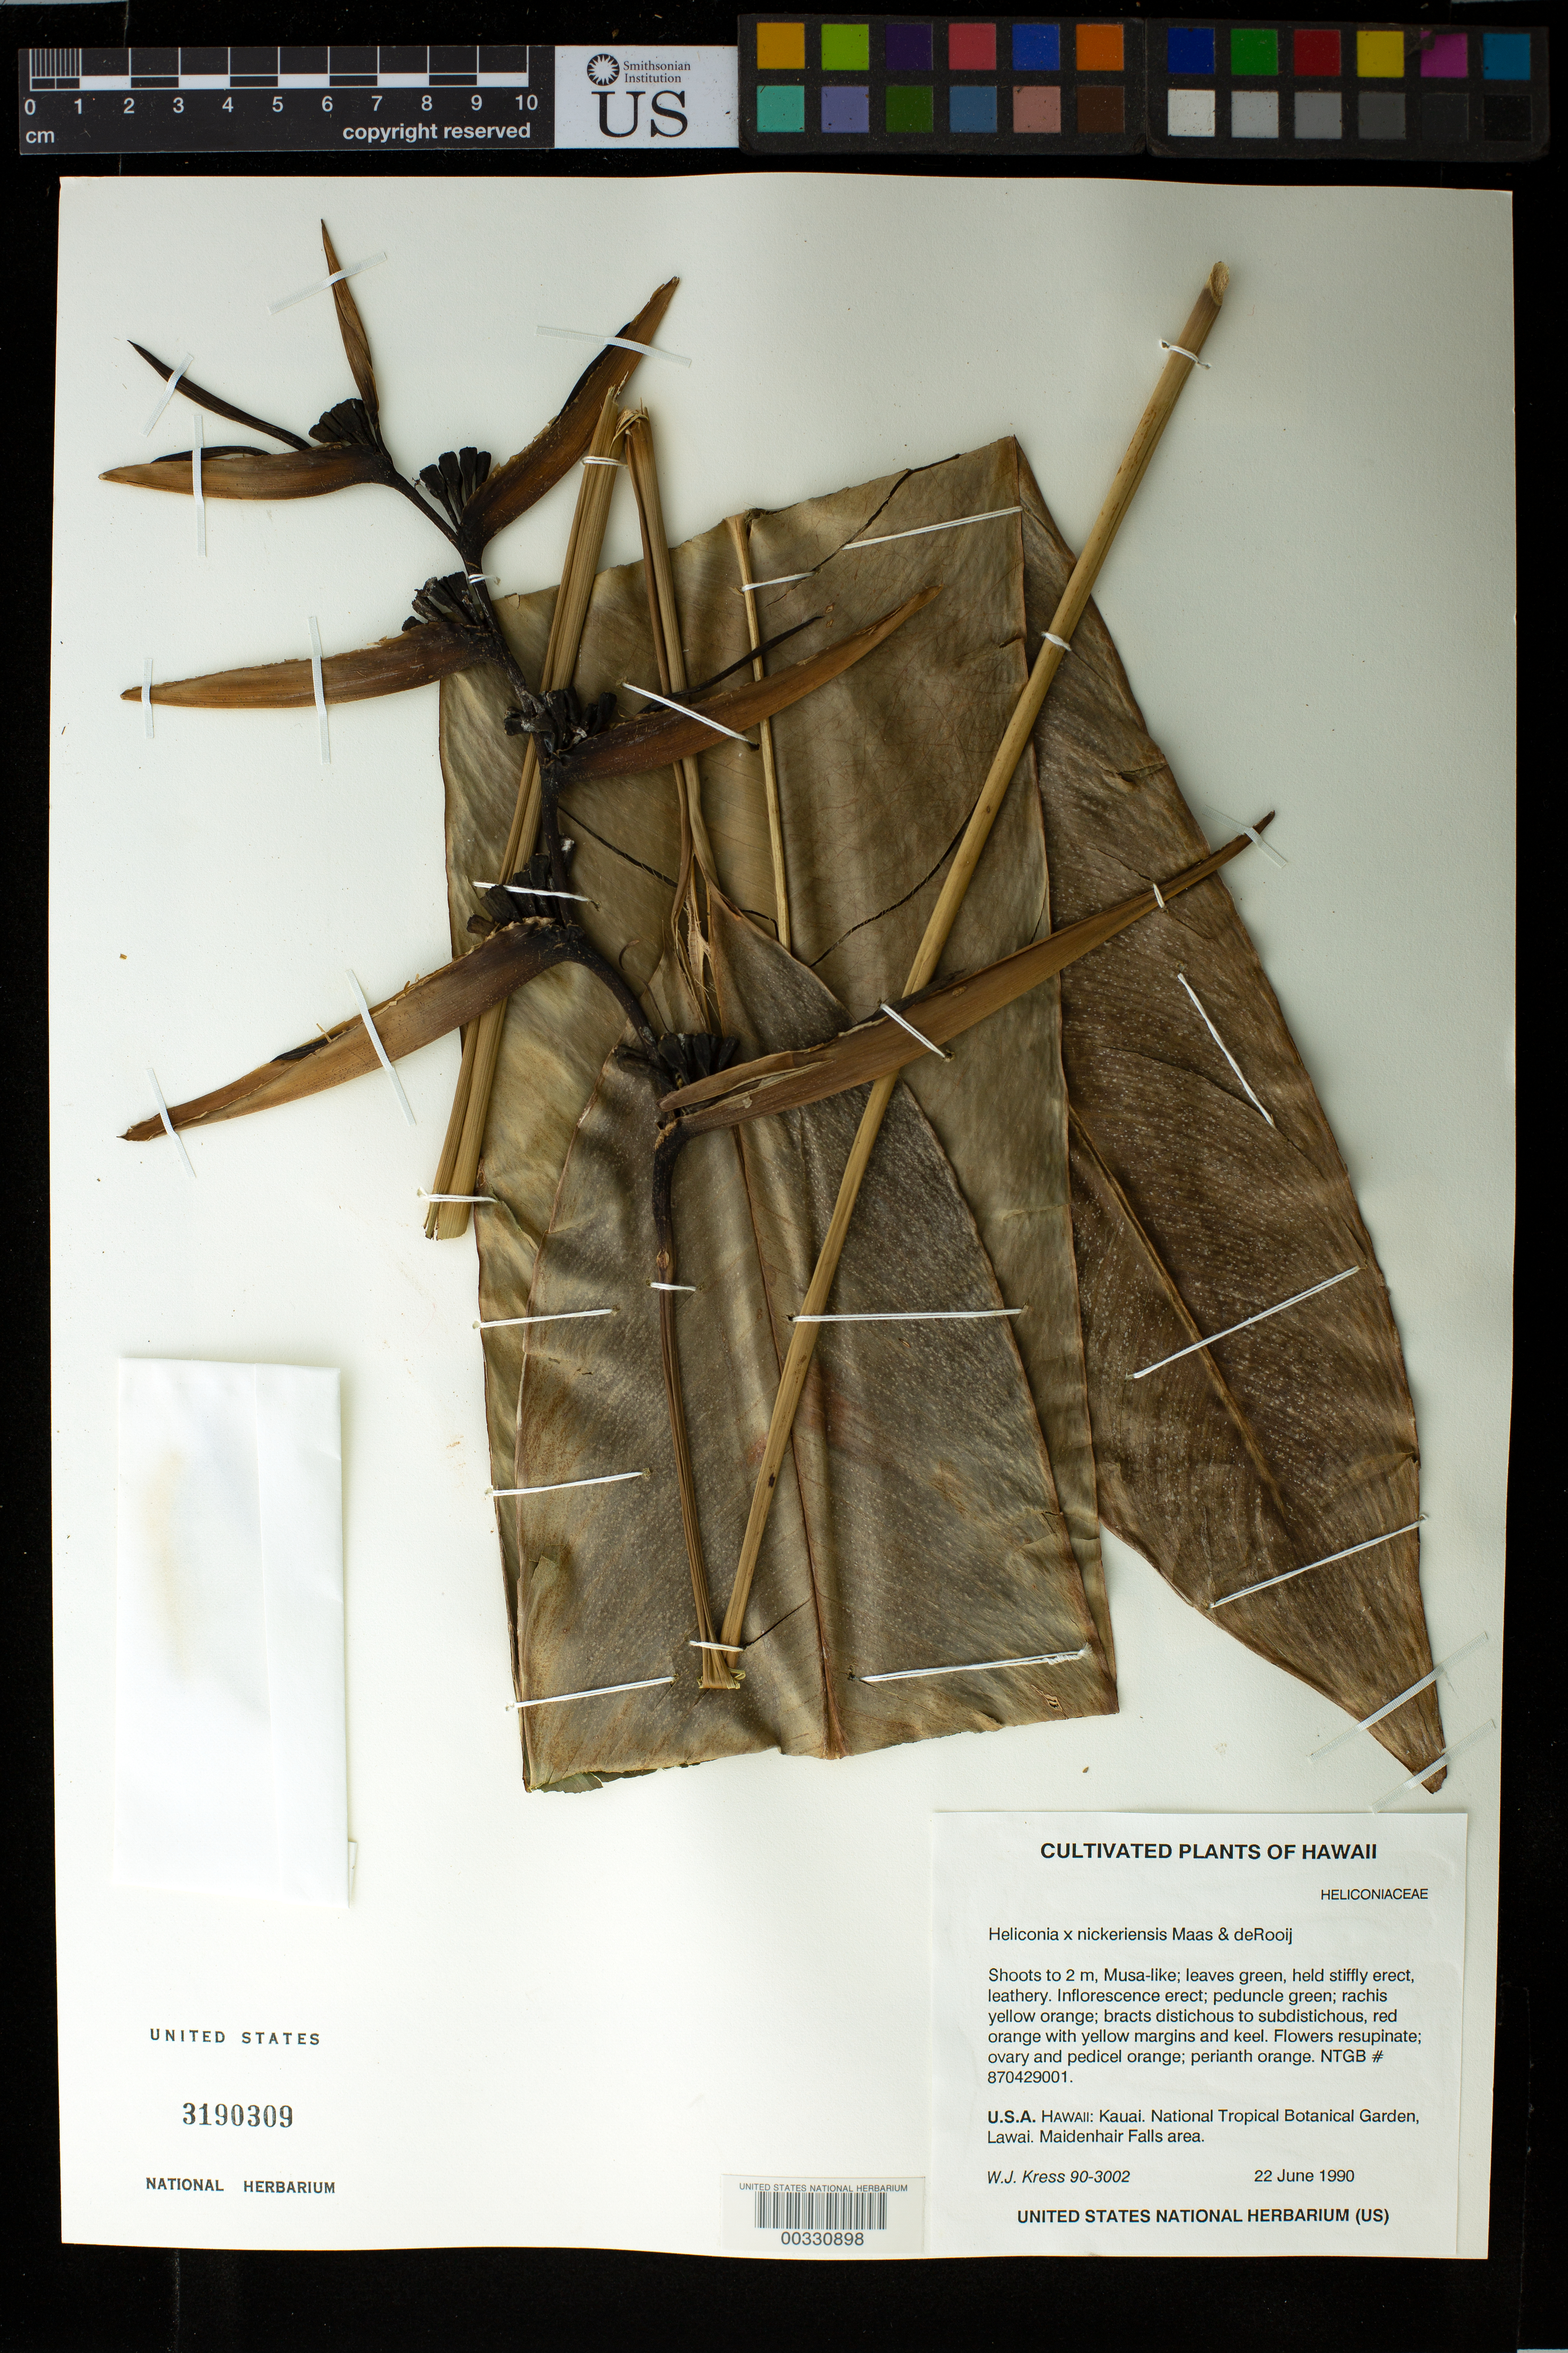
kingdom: Plantae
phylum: Tracheophyta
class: Liliopsida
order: Zingiberales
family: Heliconiaceae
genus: Heliconia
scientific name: Heliconia x nickeriensis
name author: Maas & de Rooij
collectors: W. J. Kress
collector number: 90-3002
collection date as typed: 22 Jun 1990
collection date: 1990-06-22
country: United States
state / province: Florida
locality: Southern Florida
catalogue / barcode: US 3190309